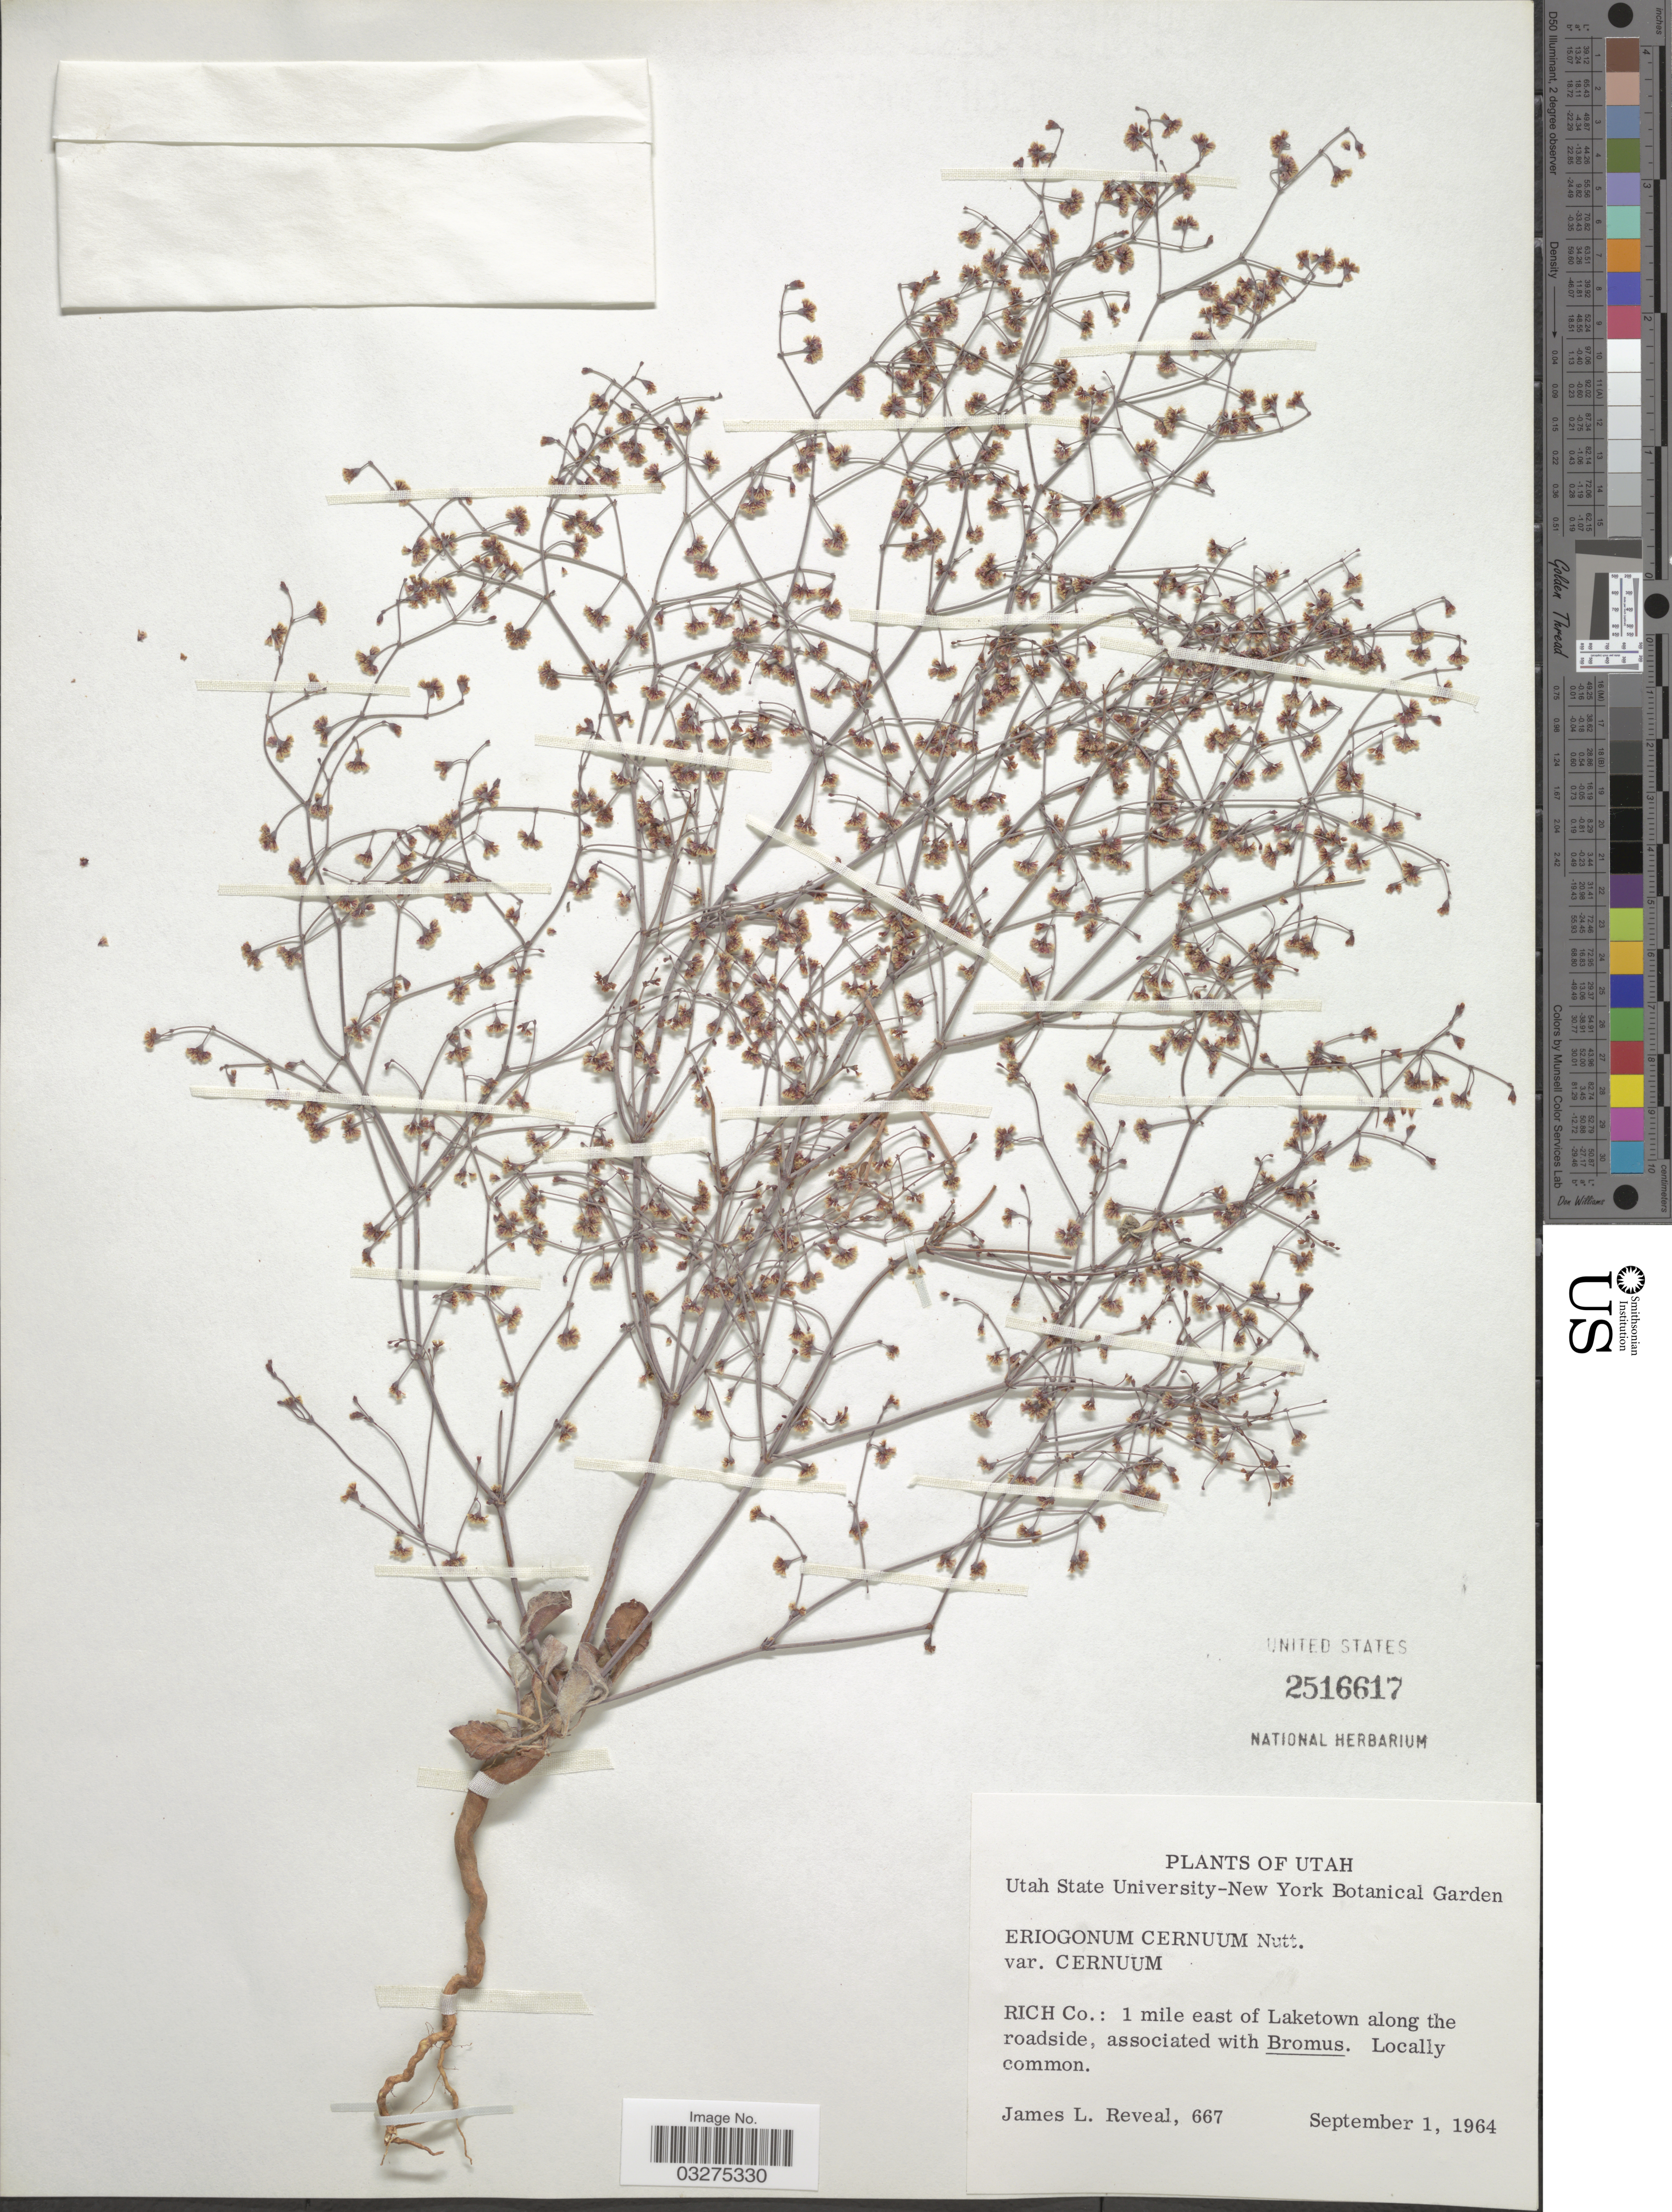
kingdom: Plantae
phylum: Tracheophyta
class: Magnoliopsida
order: Caryophyllales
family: Polygonaceae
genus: Eriogonum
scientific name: Eriogonum cernuum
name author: Nutt.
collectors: J. L. Reveal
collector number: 667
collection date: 1964-09-01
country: United States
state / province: Utah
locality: Rich Co.: 1 mile east of Laketown along the roadside.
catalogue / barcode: US 2516617